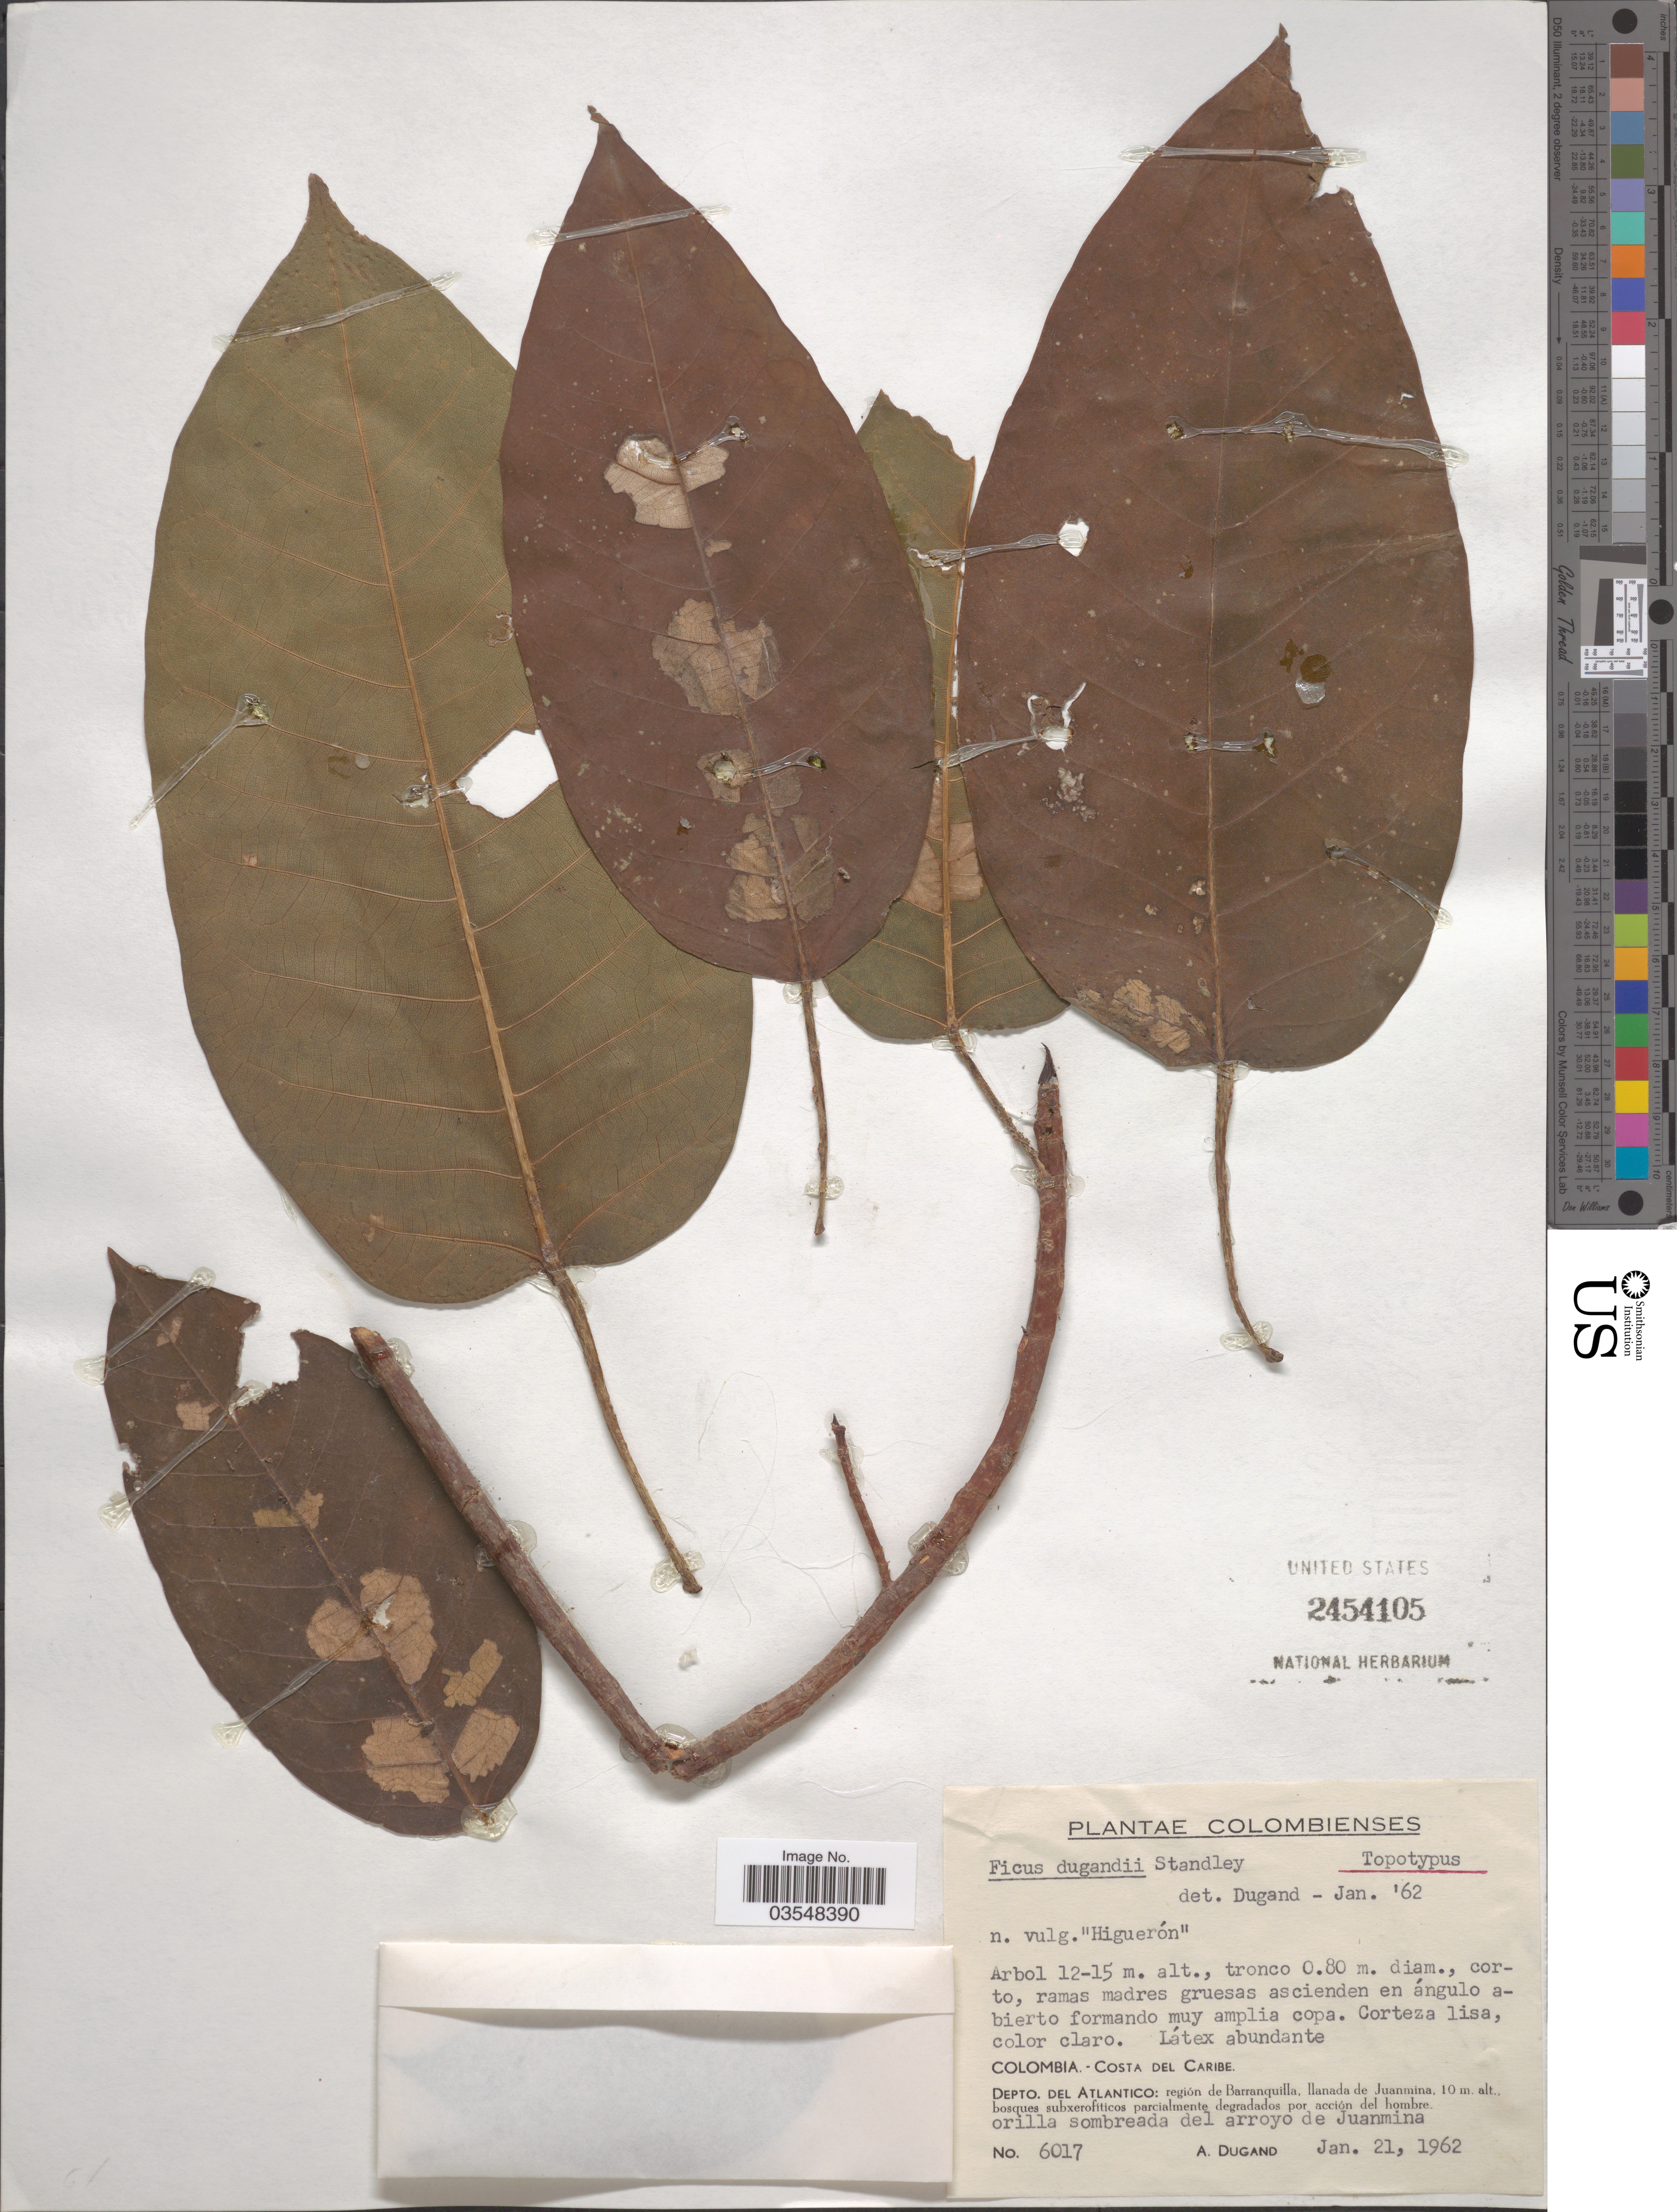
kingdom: Plantae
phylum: Tracheophyta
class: Magnoliopsida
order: Rosales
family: Moraceae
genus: Ficus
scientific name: Ficus dugandii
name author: Standl.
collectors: A. Dugand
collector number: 6017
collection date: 1962-01-21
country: Colombia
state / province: Atlántico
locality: Costa del Caribe. Depto. del Atlantico: región de Barranquilla, llanada de Juanmina.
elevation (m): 10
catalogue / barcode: US 2454105